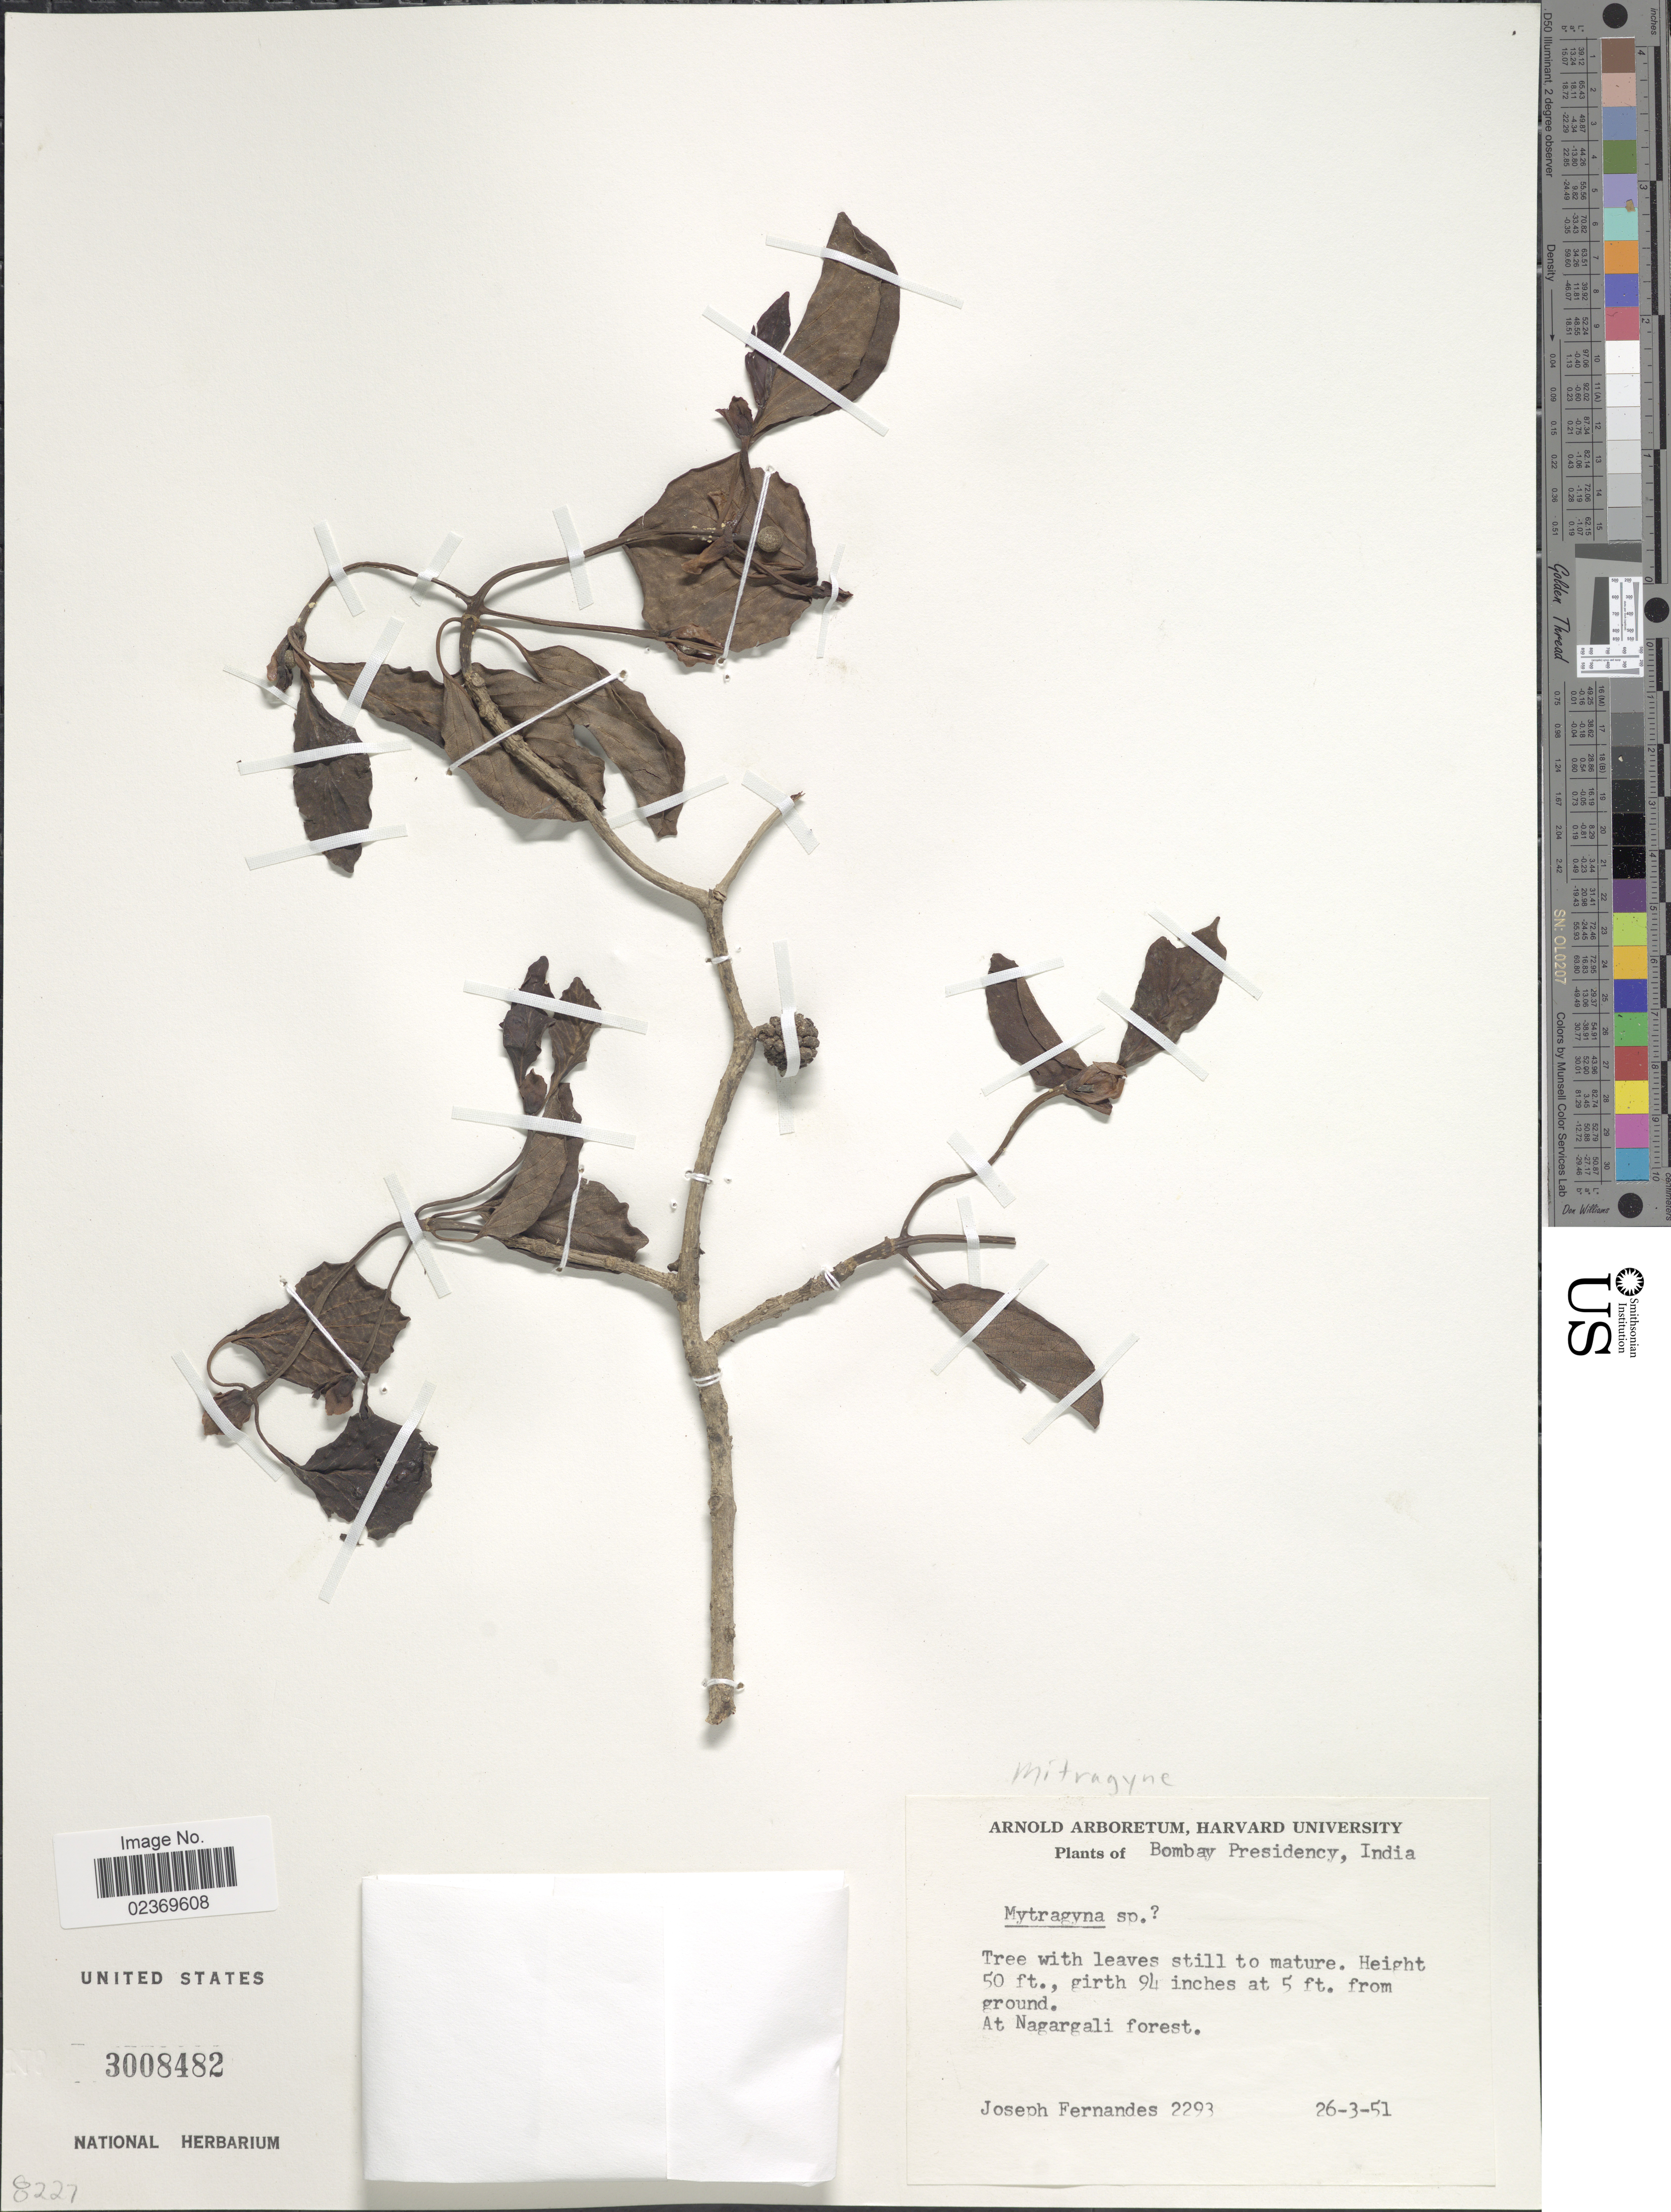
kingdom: Plantae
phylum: Tracheophyta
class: Magnoliopsida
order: Gentianales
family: Rubiaceae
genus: Mitragyna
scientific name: Mitragyna sp.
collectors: J. Fernandes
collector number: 2293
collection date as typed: Transcribed d/m/y: 26/3/51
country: India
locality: Bombay Presidency, At Nagargali forest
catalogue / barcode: US 3008482